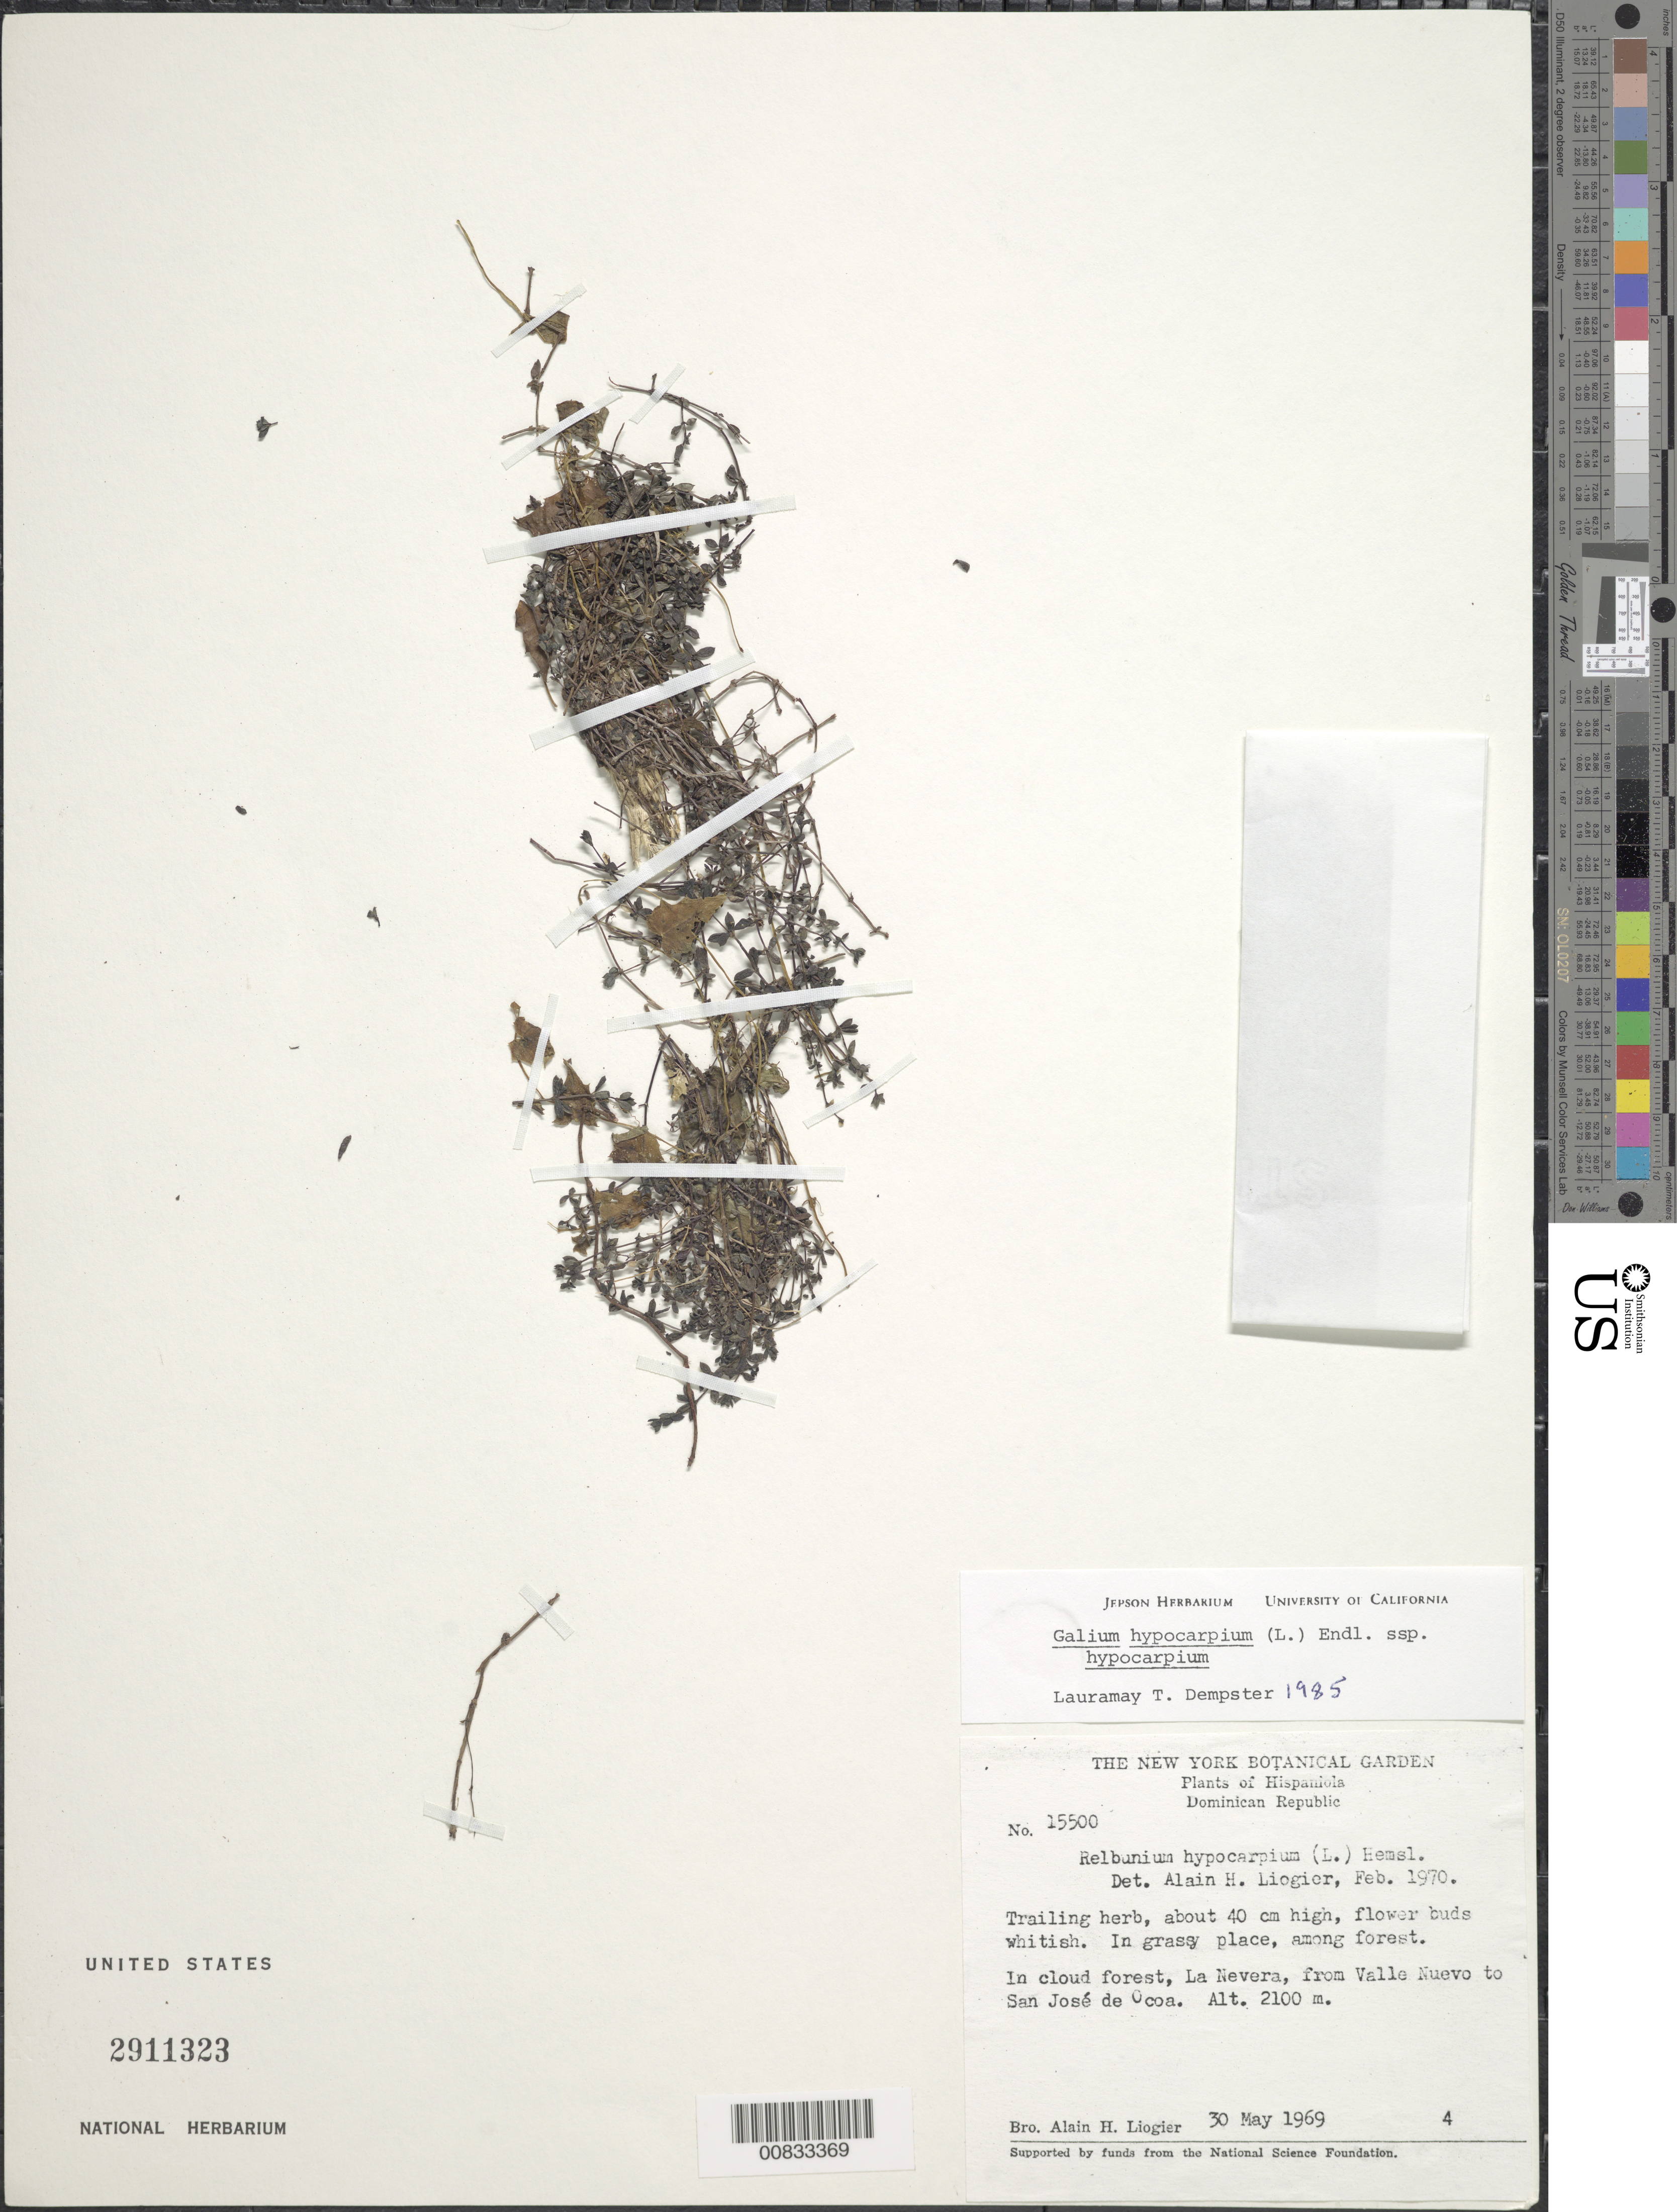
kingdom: Plantae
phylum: Tracheophyta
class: Magnoliopsida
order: Gentianales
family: Rubiaceae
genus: Galium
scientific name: Galium hypocarpium subsp. hypocarpium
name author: (L.) Endl. ex Griseb.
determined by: Dempster, L. T.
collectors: A. H. Liogier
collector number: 15500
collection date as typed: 30 May 1969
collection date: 1969-05-30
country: Dominican Republic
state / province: Peravia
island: Hispaniola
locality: La Nevera, from Valle Nuevo to San José de Ocoa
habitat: Ijn grassy place among cloud forest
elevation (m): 2100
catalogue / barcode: US 2911323